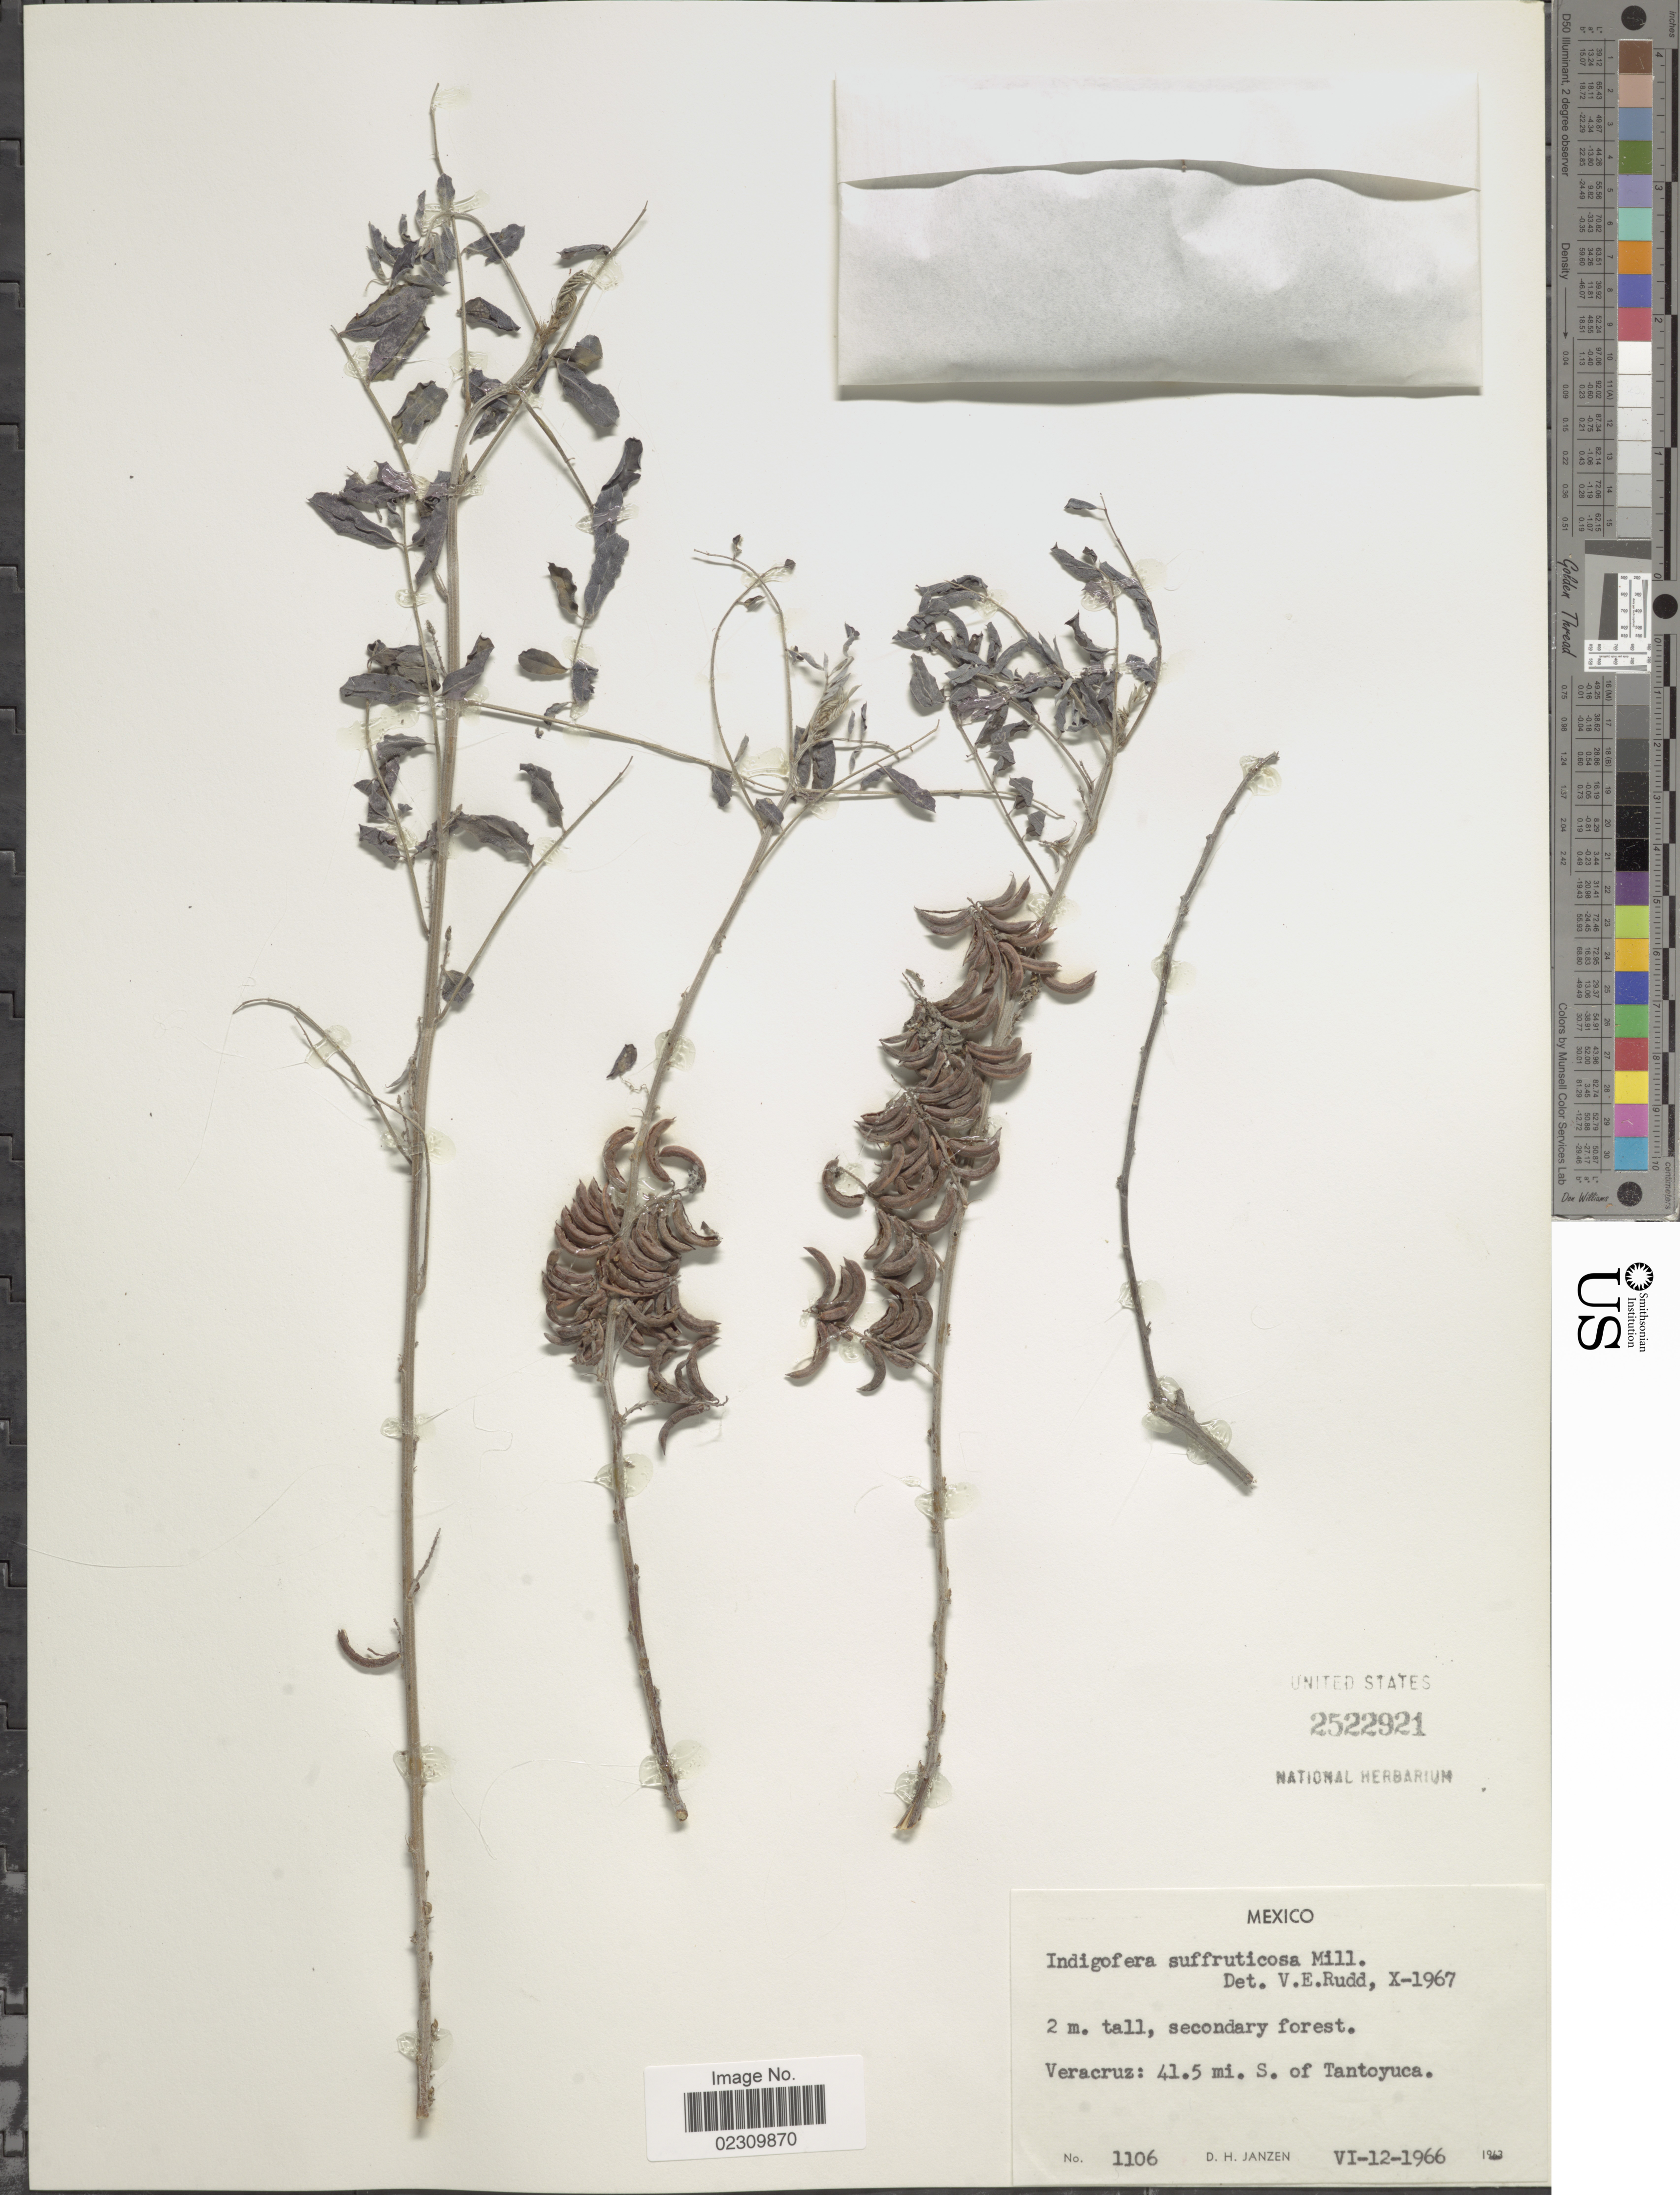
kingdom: Plantae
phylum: Tracheophyta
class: Magnoliopsida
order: Fabales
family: Fabaceae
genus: Indigofera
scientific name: Indigofera suffruticosa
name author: Mill.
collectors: D. Janzen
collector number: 1106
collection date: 1966-06-12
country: Mexico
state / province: Veracruz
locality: Veracruz: 41.5 S. of Tantoyuca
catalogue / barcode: US 2522921